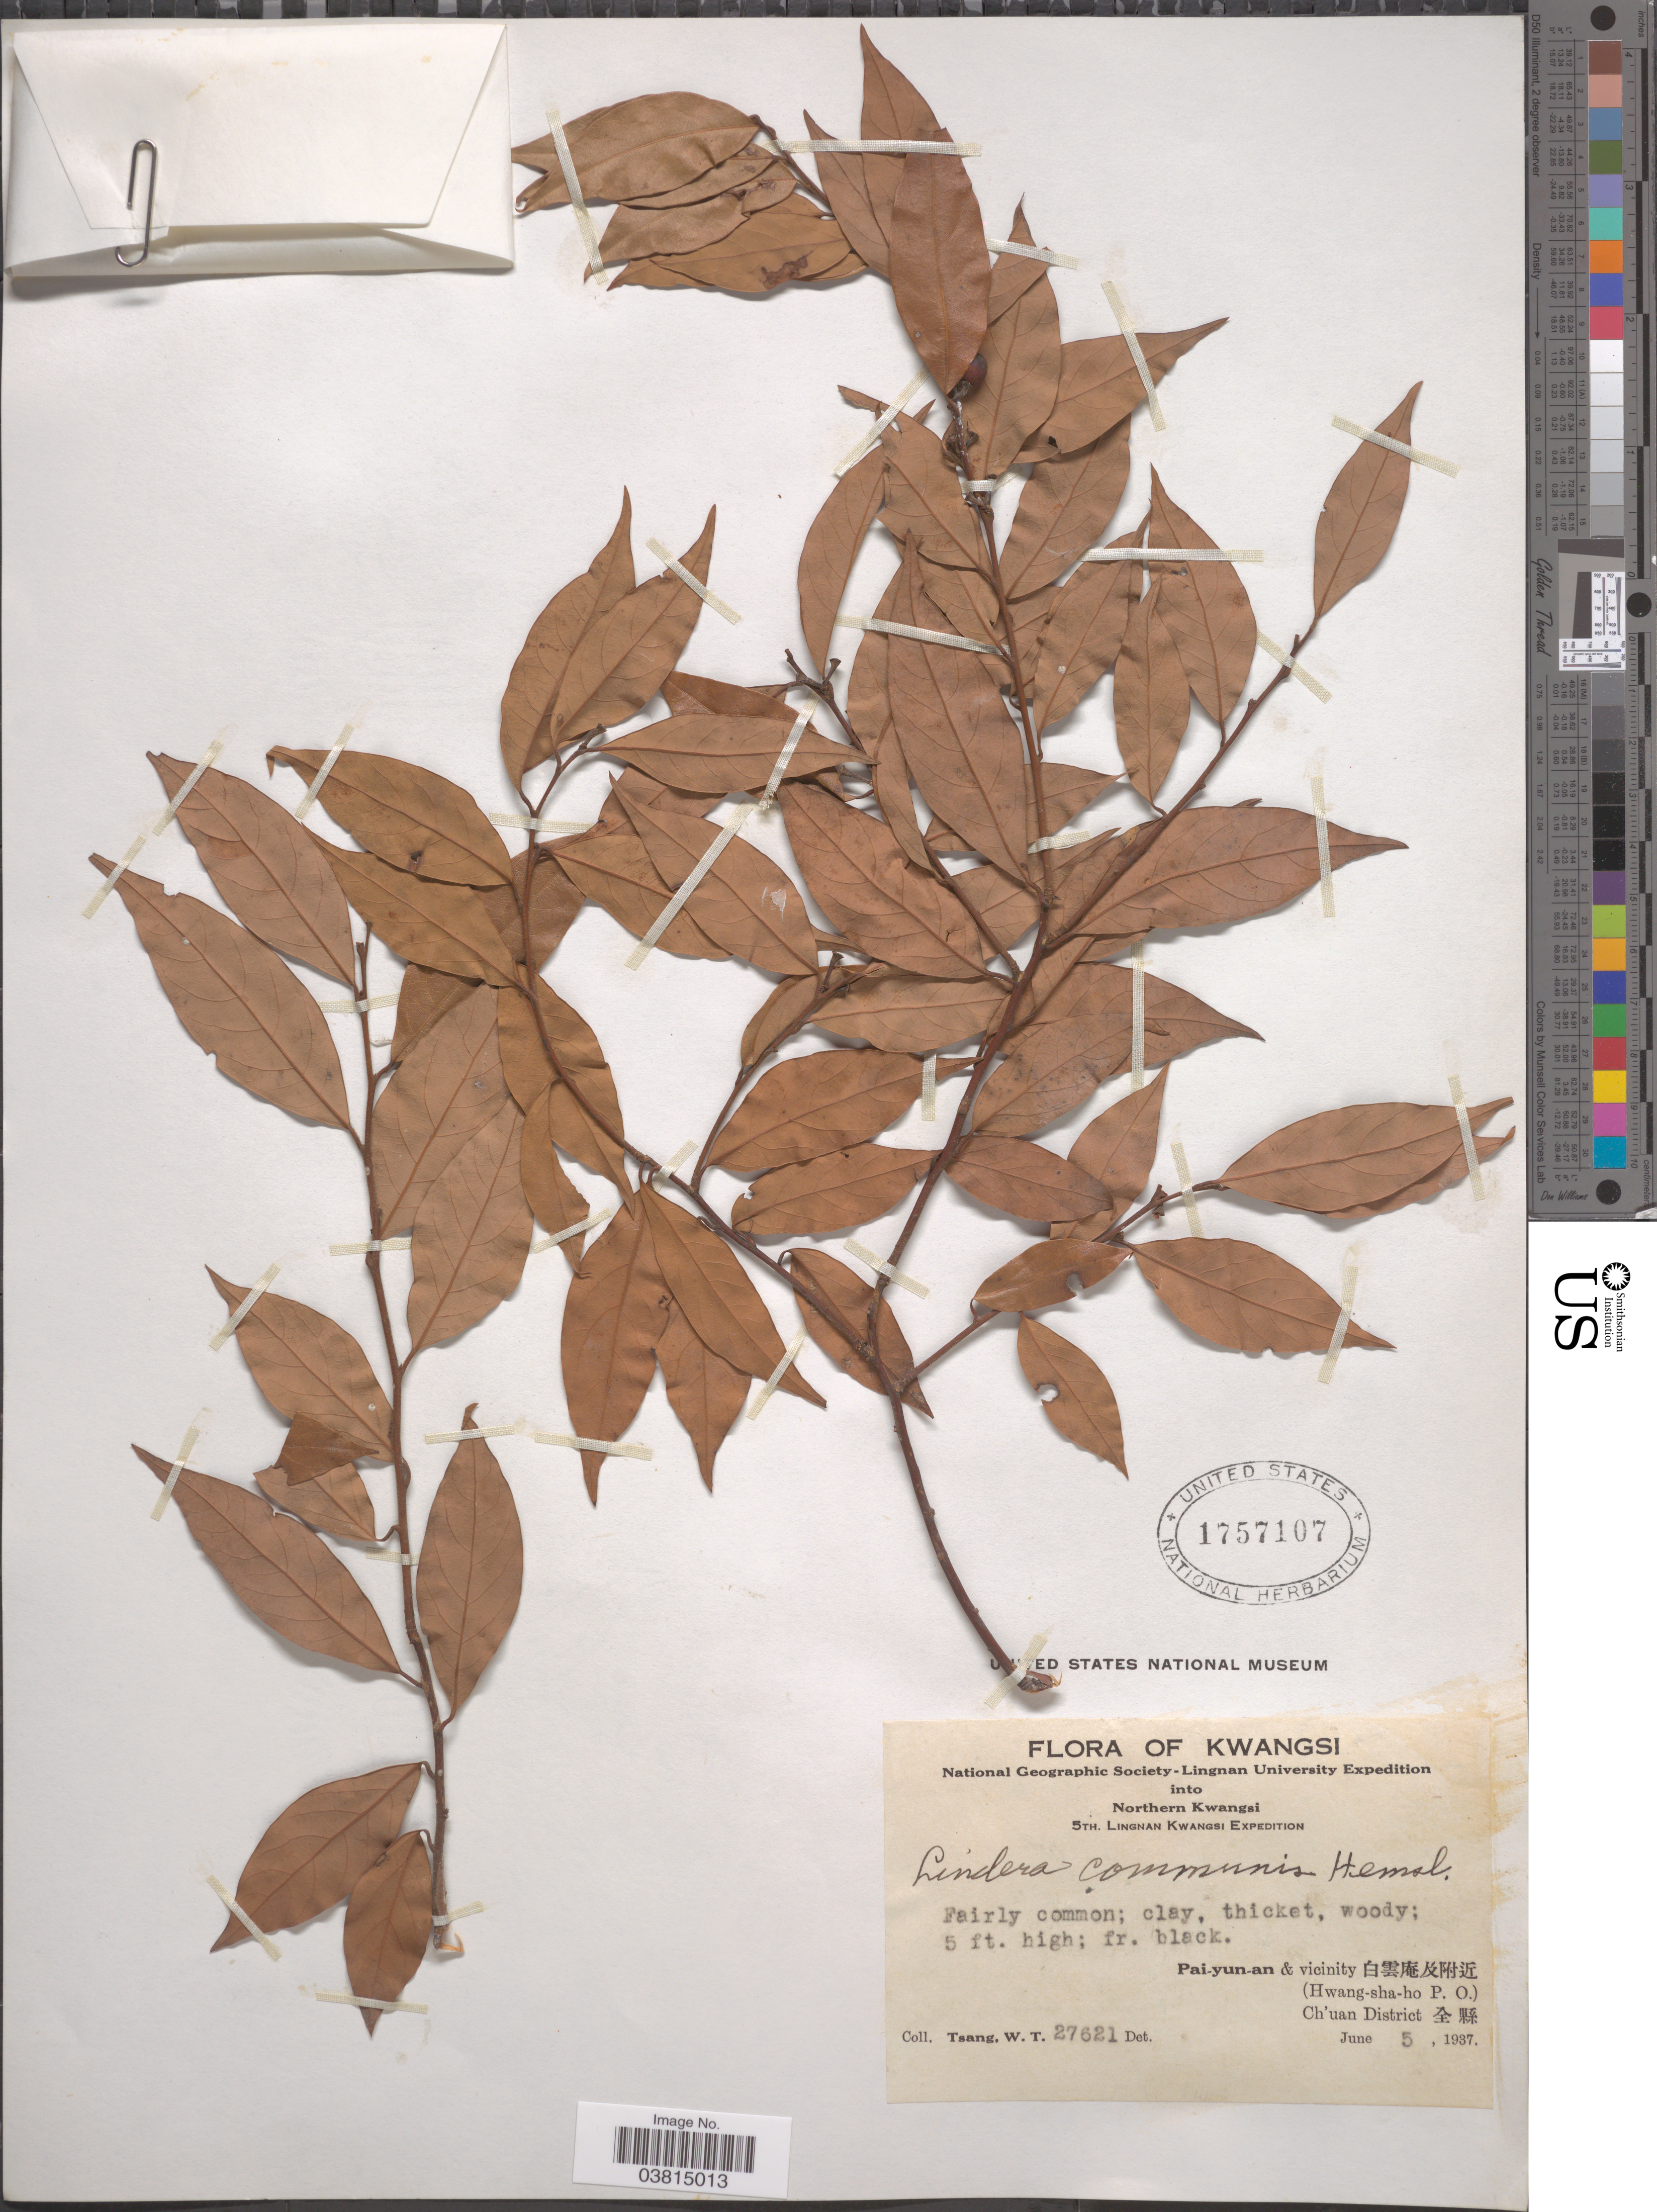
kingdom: Plantae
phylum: Tracheophyta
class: Magnoliopsida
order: Laurales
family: Lauraceae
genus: Lindera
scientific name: Lindera communis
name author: Hemsl.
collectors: W. T. Tsang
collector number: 27621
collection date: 1937-06-05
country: China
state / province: Guangxi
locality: Kwangsi. Northern Kwangsi. Pai-yun-an & vicinity X. (Hwang-sha-ho P.O.). Ch'uan District. X.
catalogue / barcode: US 1757107